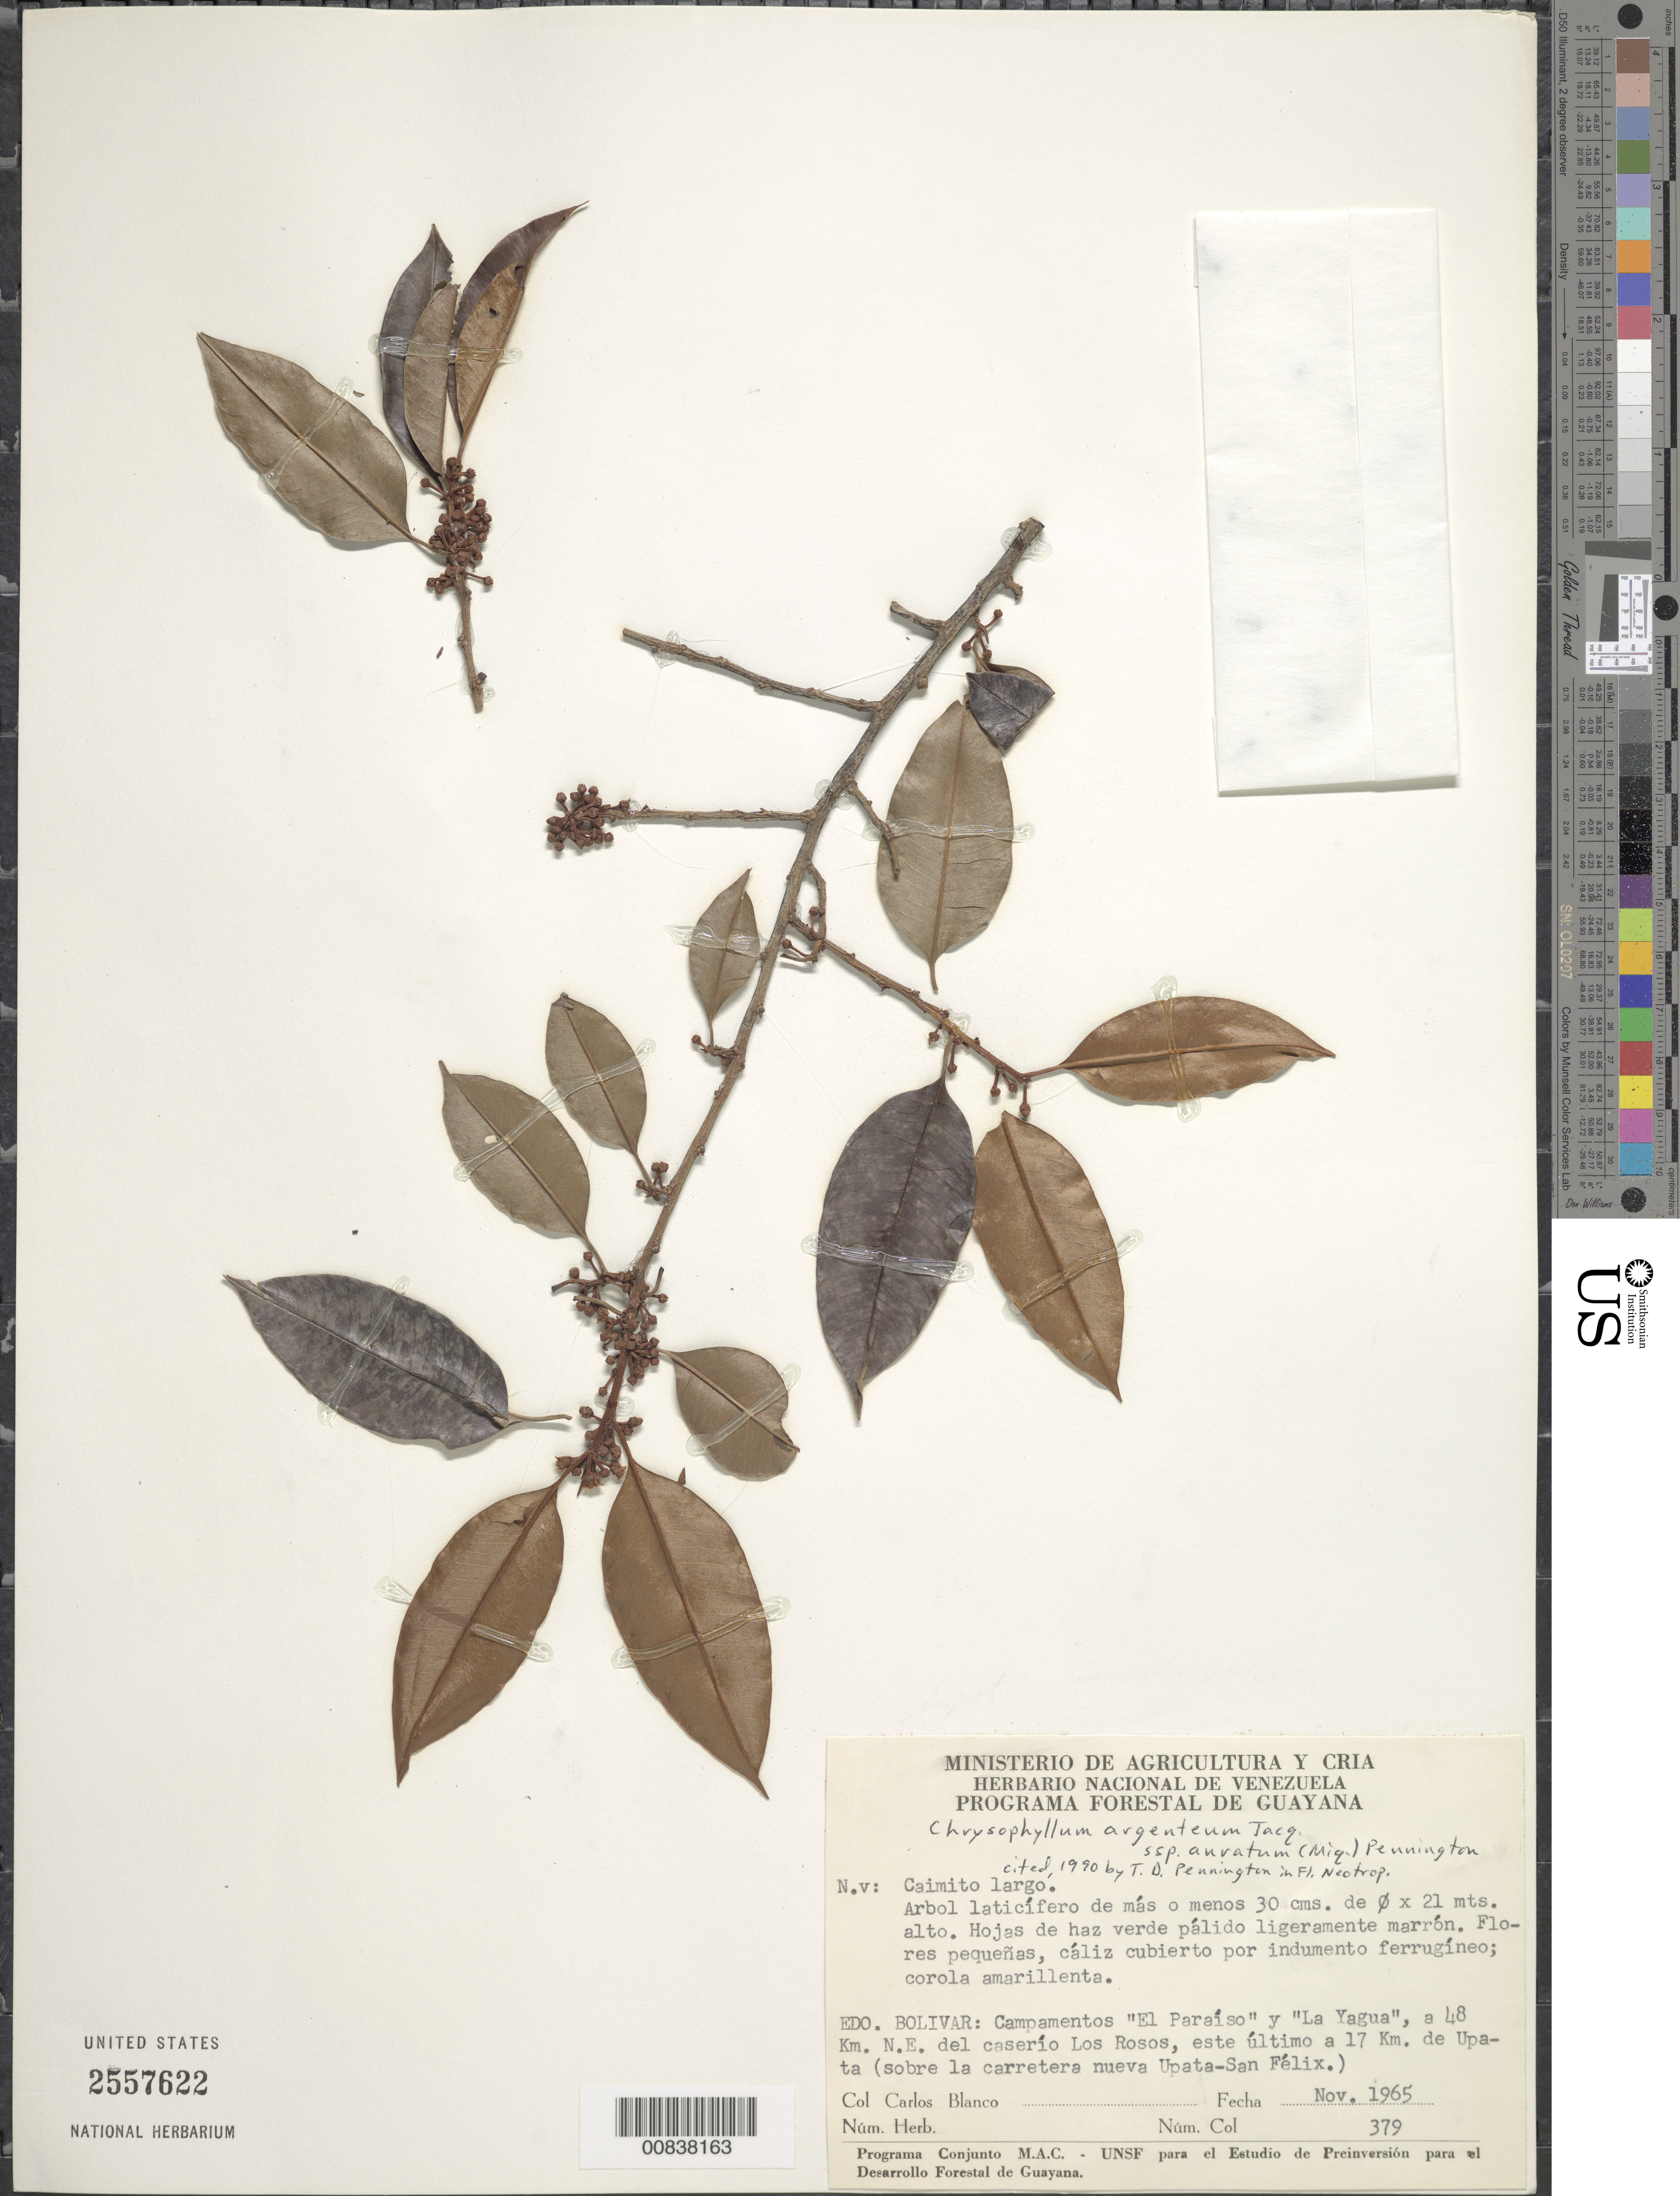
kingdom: Plantae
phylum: Tracheophyta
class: Magnoliopsida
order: Ericales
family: Sapotaceae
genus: Chrysophyllum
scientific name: Chrysophyllum argenteum subsp. auratum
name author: (Miq.) T.D. Penn.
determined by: Pennington, T. D., (K)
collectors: C. A. Blanco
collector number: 379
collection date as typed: Nov-65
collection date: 1965-11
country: Venezuela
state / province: Bolívar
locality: Campamentos "El Paraiso" y "La Yagua", a 48 km NE del caserío Los Rosos, este ultimo a 17 km de Upata (sobre la carretera nueva Upata-San Felix).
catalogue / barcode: US 2557622